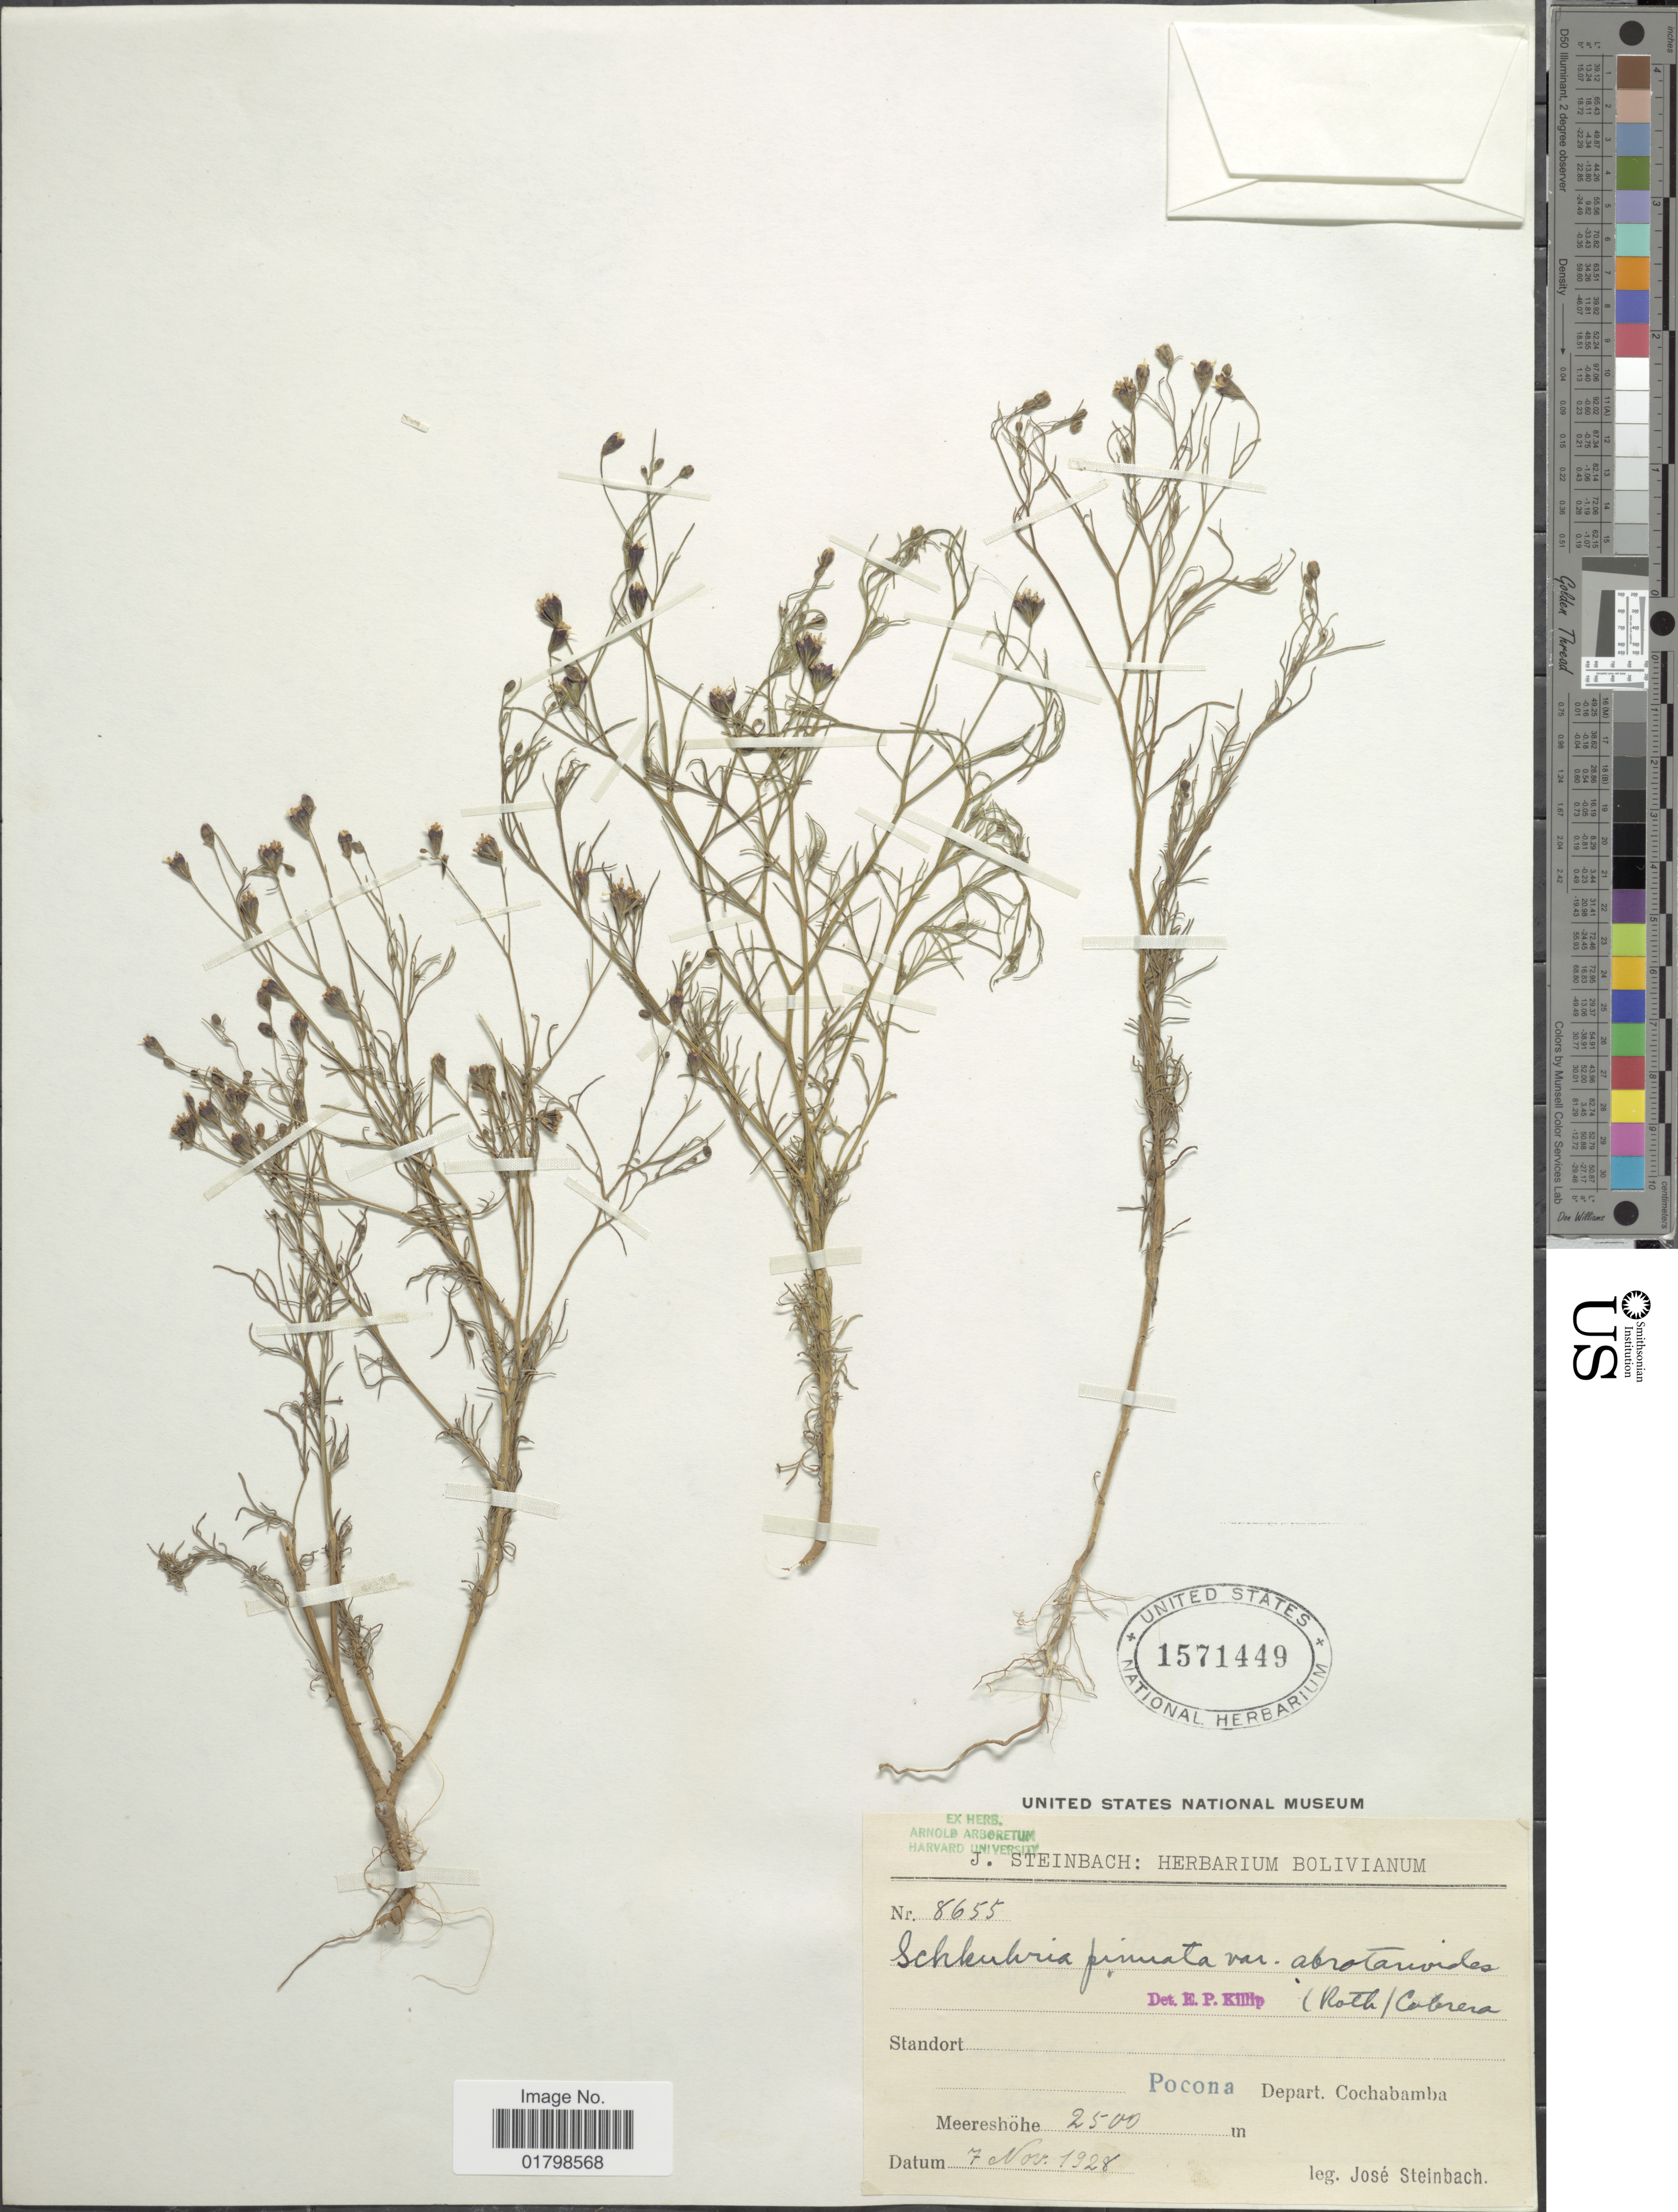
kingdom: Plantae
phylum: Tracheophyta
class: Magnoliopsida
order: Asterales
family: Asteraceae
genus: Schkuhria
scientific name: Schkuhria pinnata var. octoaristata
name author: Cabrera ex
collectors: J. Steinbach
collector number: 8655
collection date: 1928-11-07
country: Bolivia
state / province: Cochabamba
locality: Pocona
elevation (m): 2500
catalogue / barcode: US 1571449